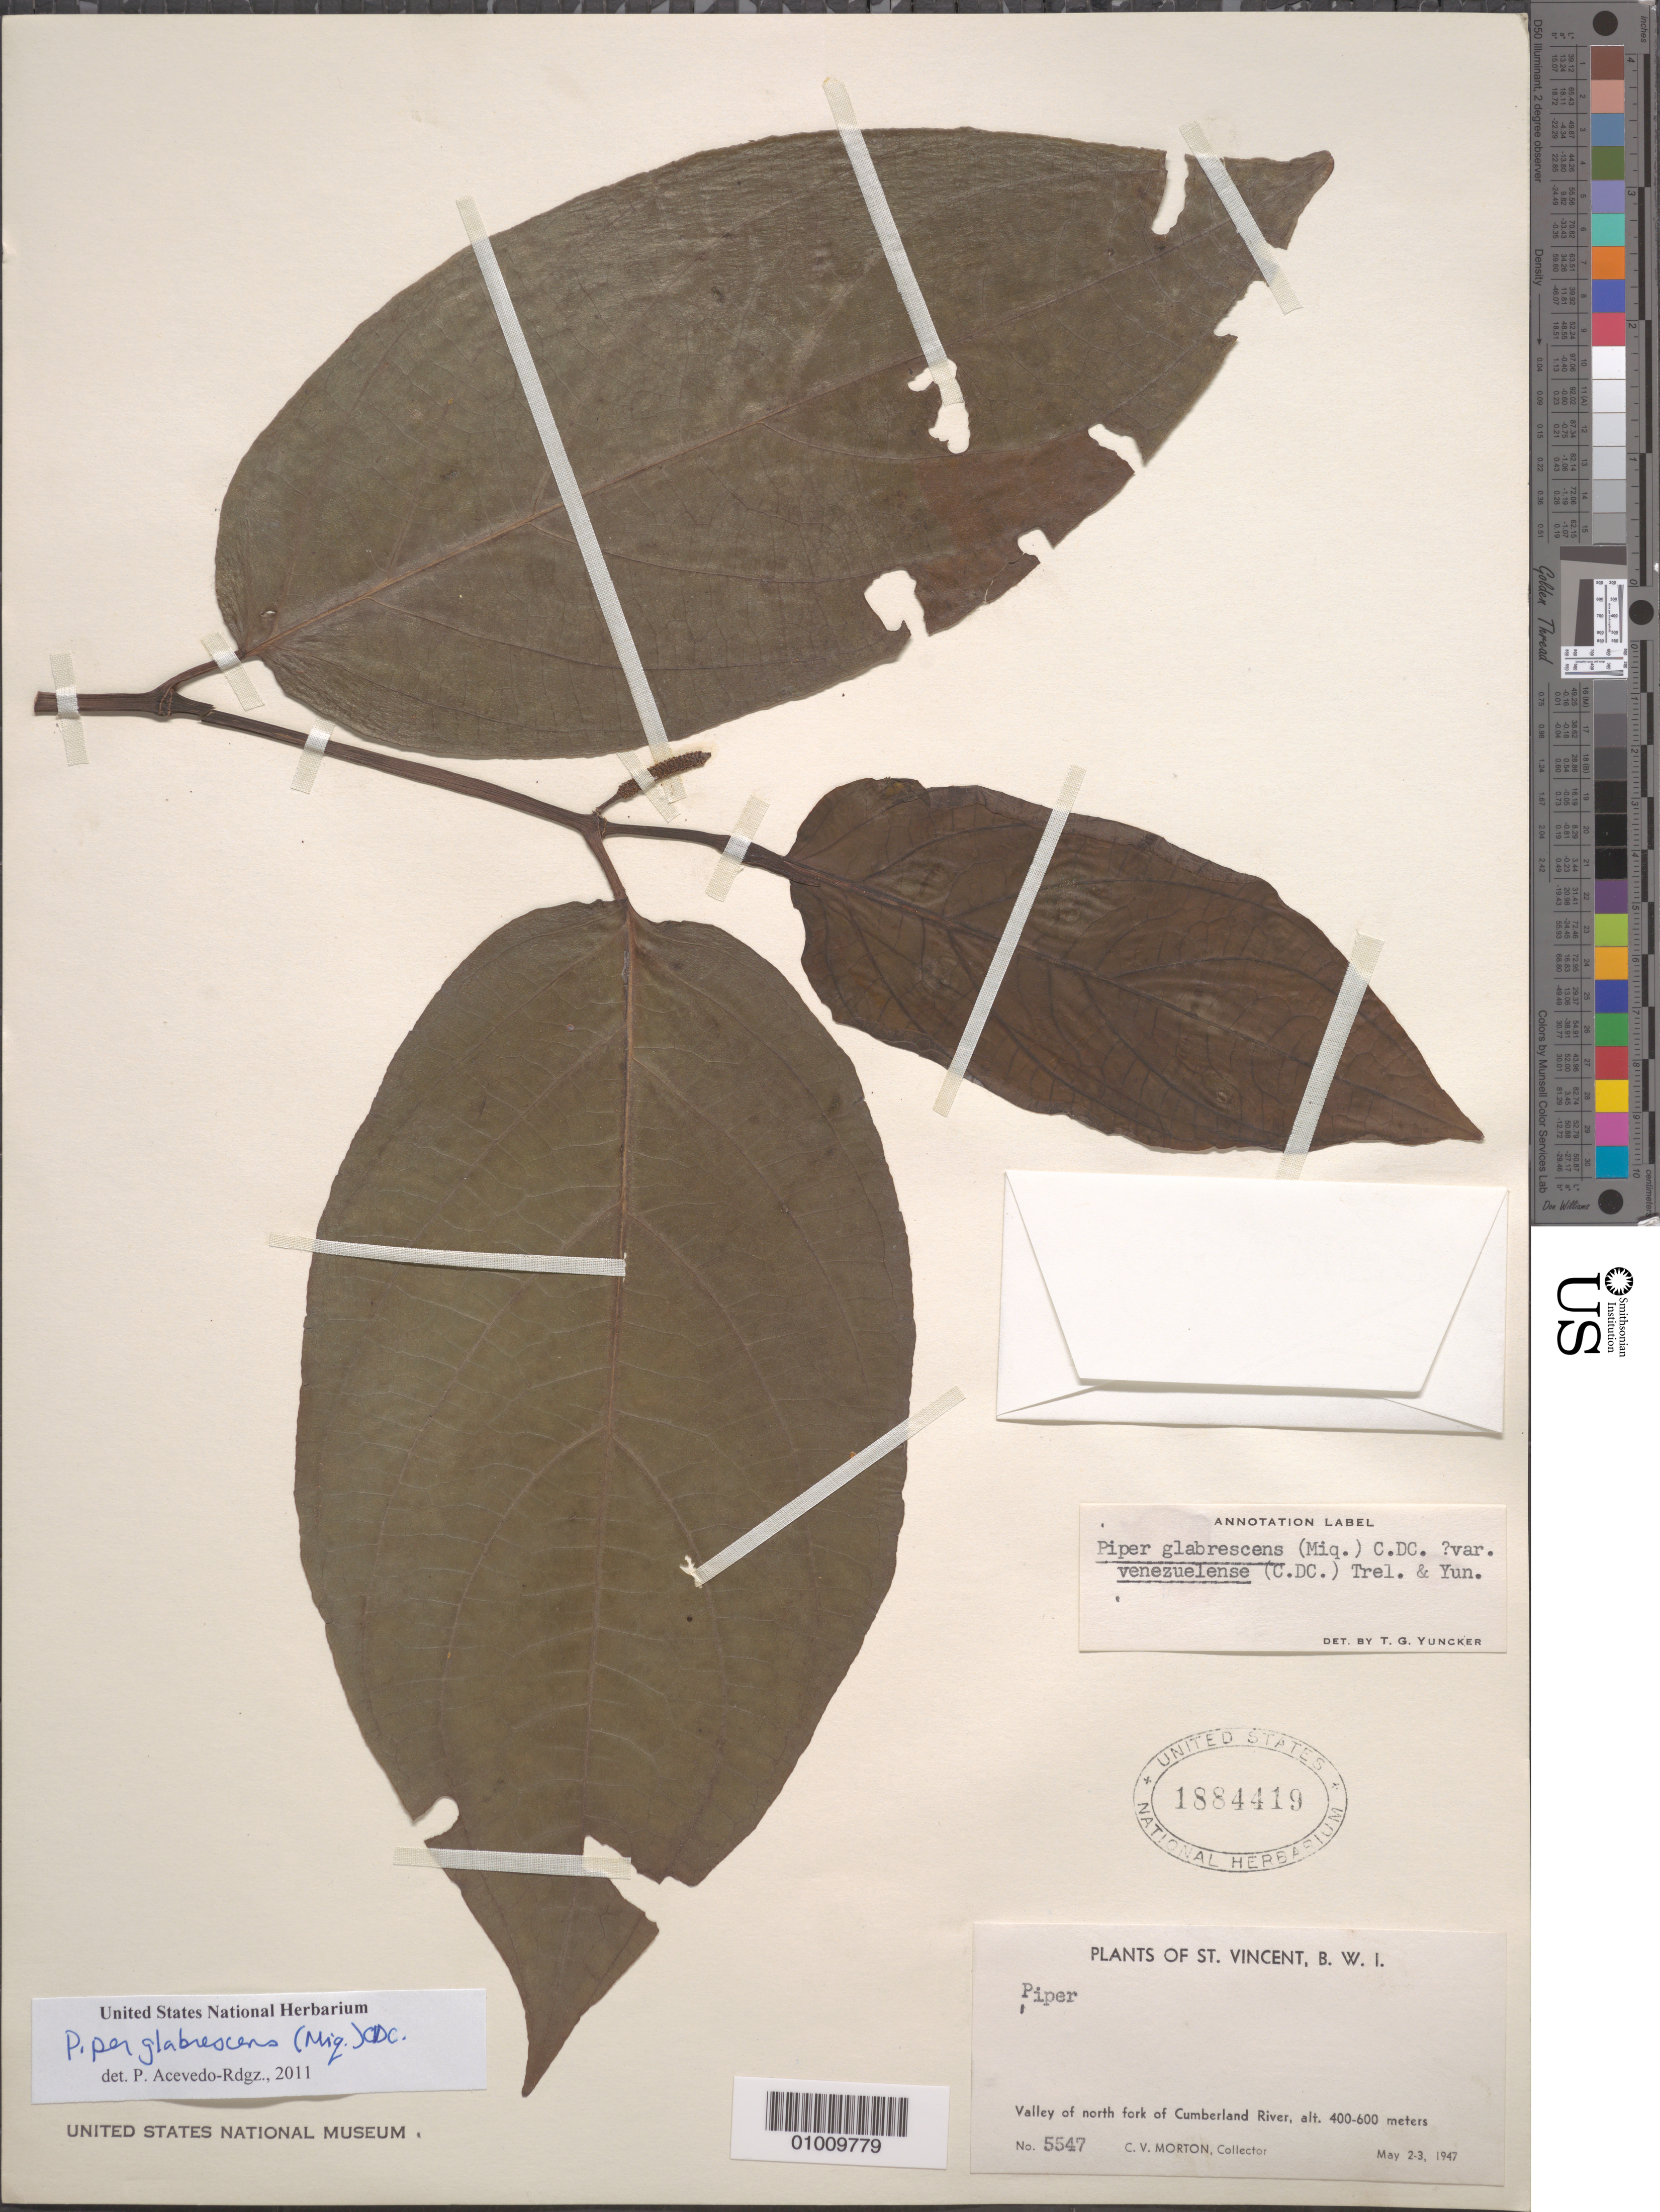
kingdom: Plantae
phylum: Tracheophyta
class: Magnoliopsida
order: Piperales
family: Piperaceae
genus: Piper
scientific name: Piper glabrescens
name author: (Miq.) C. DC.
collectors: C. V. Morton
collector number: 5547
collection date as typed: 02 May 1947 to 03 May 1947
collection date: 1947-05-02/1947-05-03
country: St. Vincent - Grenadines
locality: Valley of north fork of Cumberland River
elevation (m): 400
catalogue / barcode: US 1884419